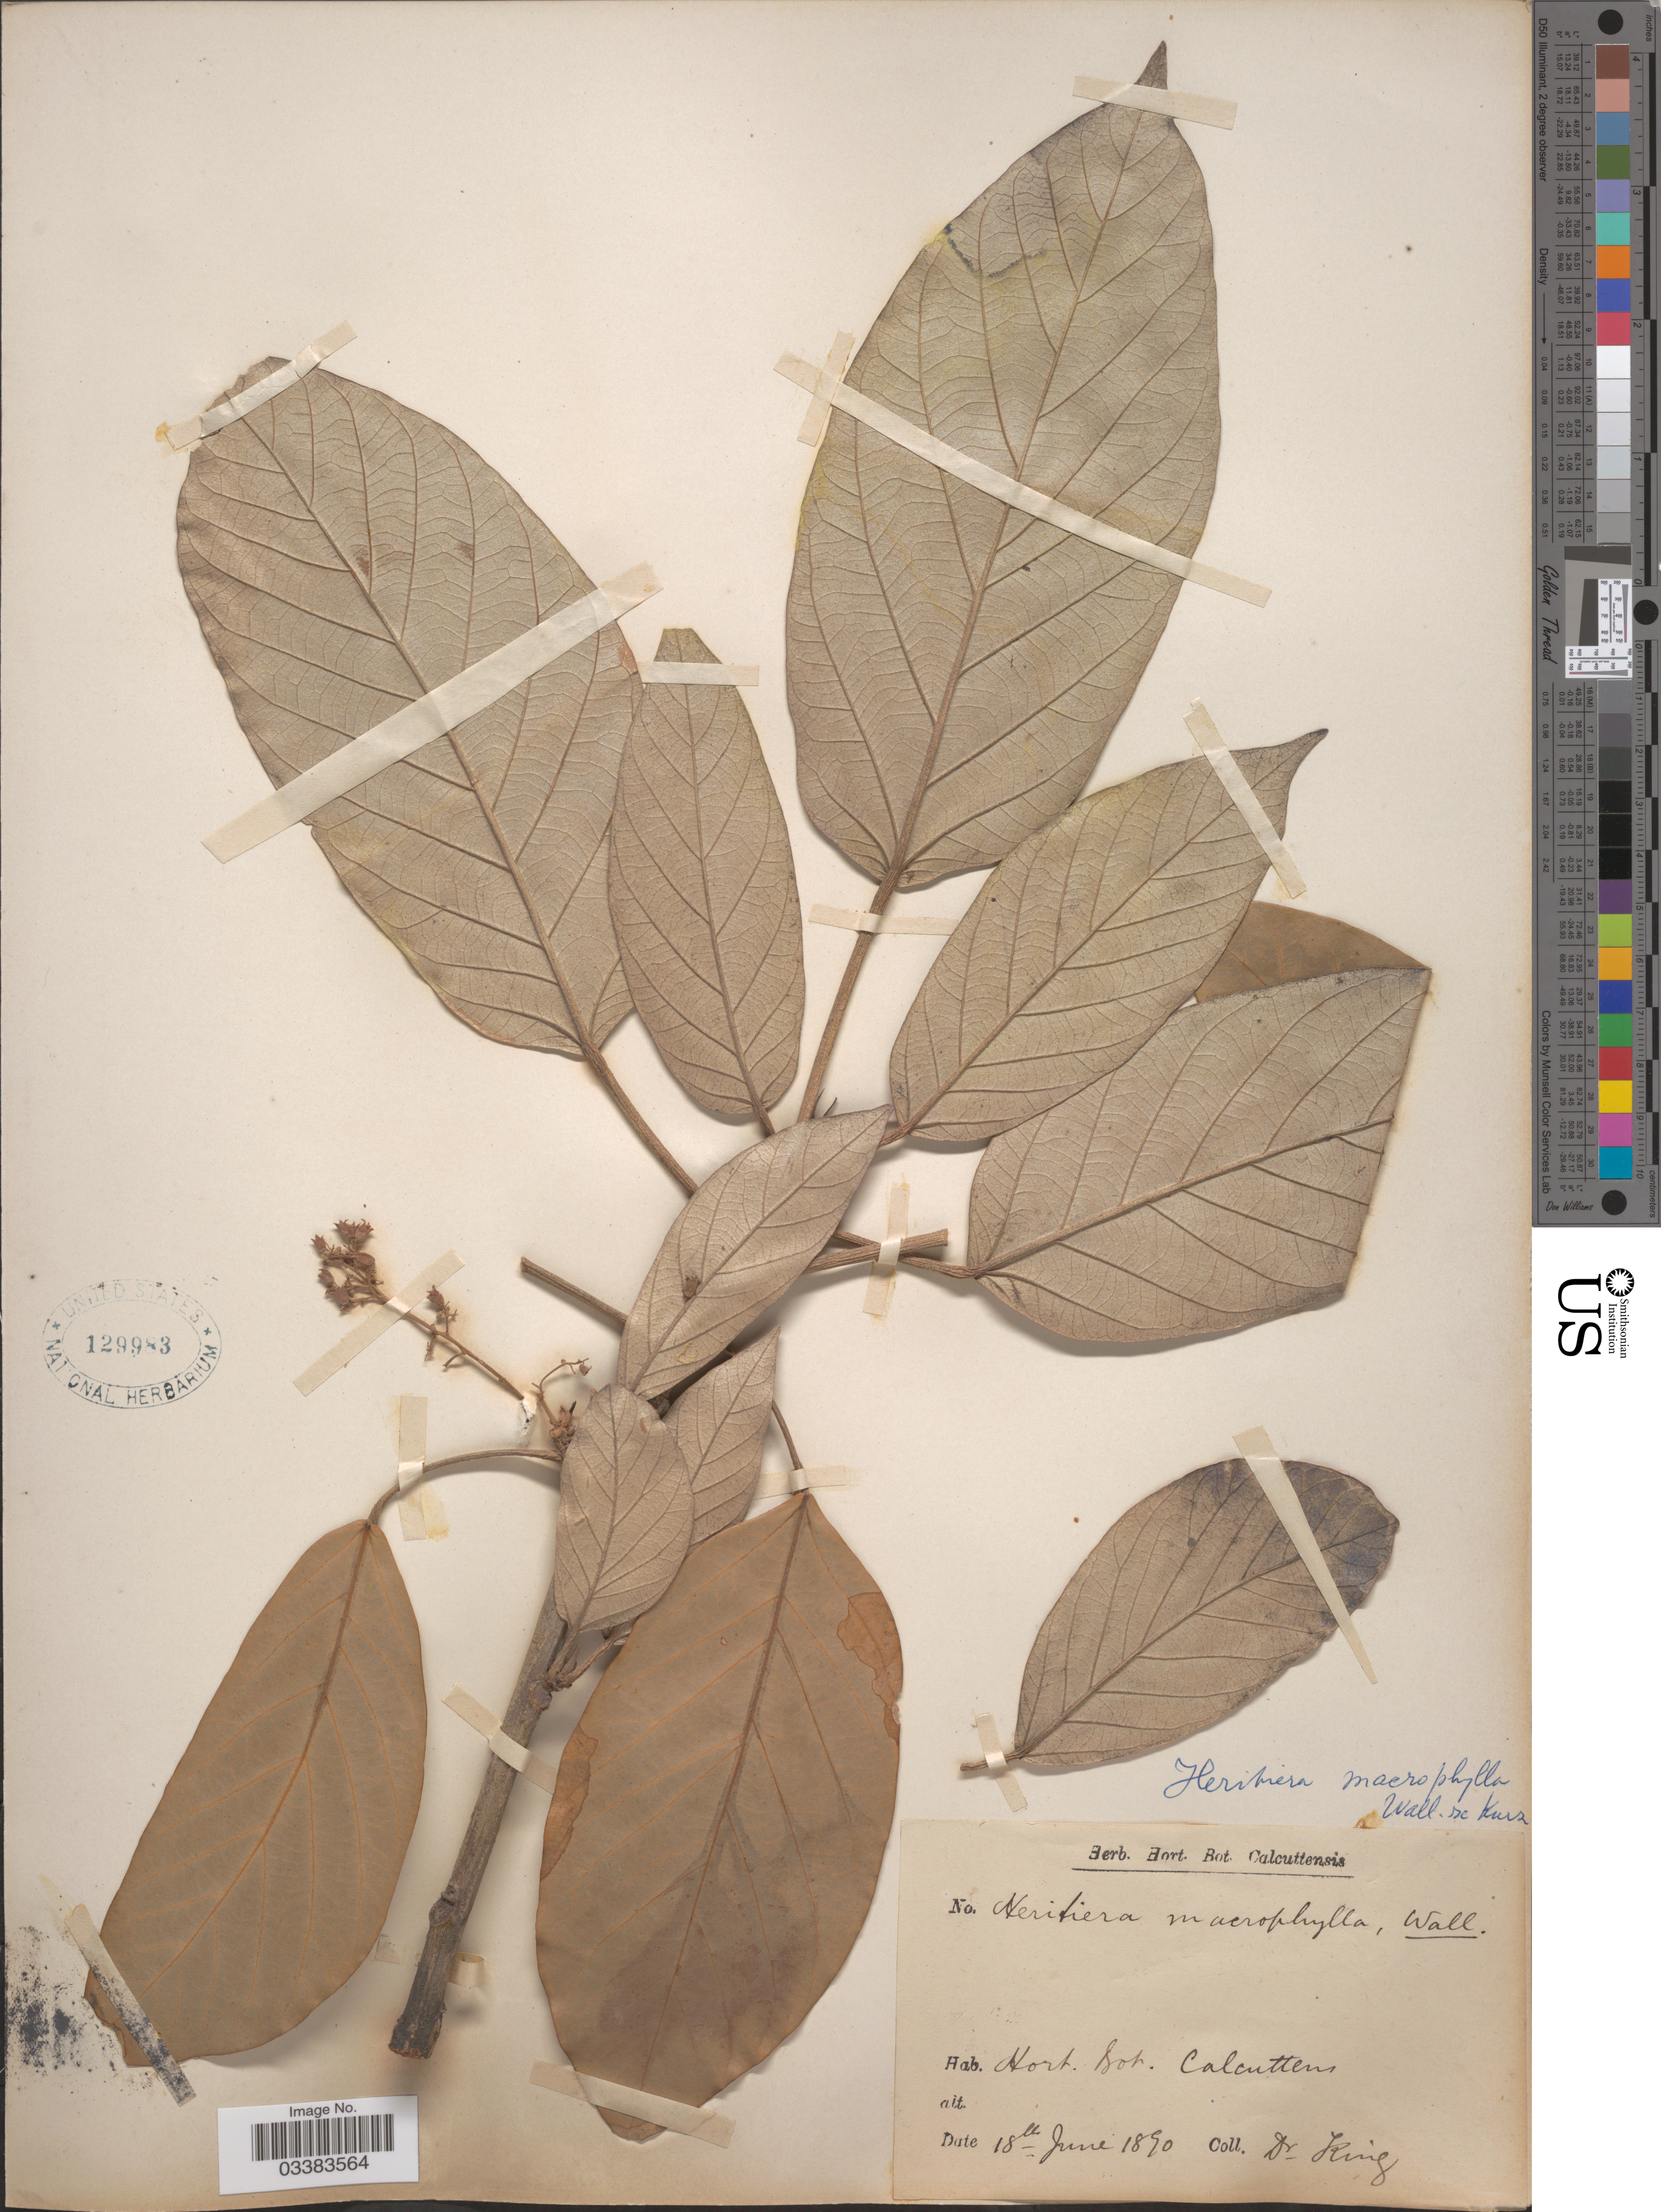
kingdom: Plantae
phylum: Tracheophyta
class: Magnoliopsida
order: Malvales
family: Malvaceae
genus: Heritiera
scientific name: Heritiera macrophylla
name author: Wall. ex Kurz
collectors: G. King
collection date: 1890-06-18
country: India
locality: Hort. Bot. Calcuttens.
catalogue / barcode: US 129983